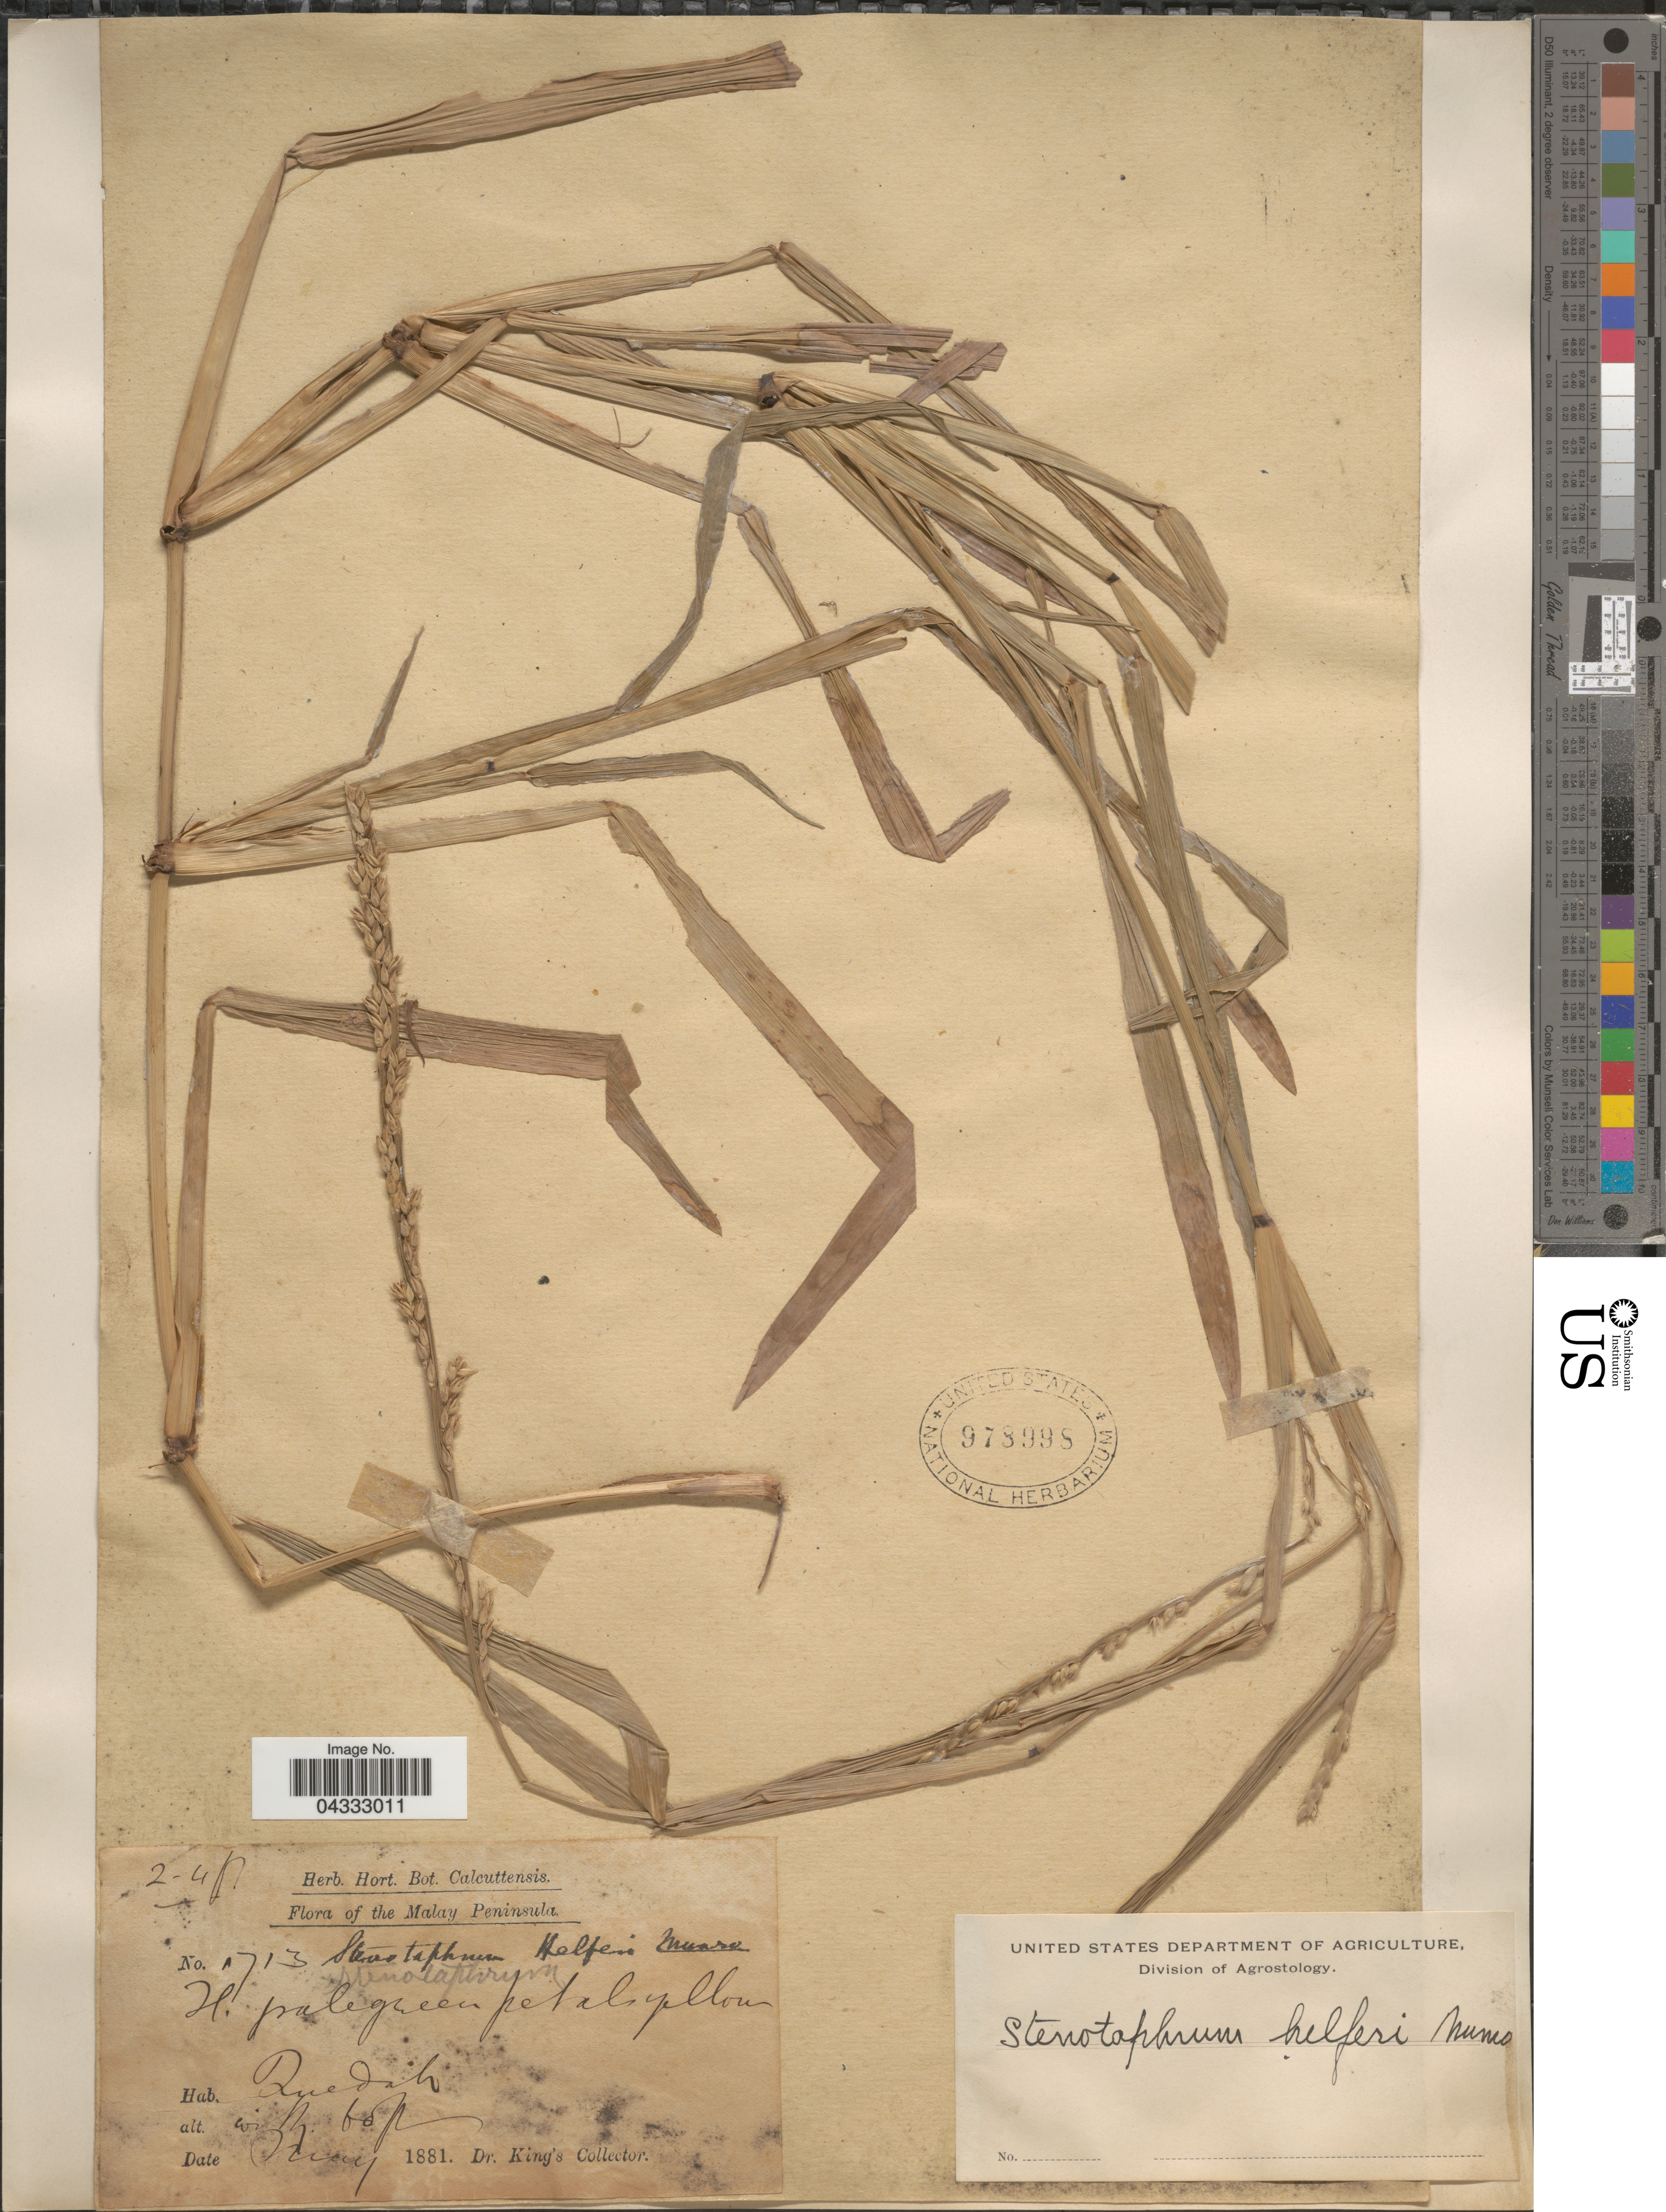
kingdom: Plantae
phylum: Tracheophyta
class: Liliopsida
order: Poales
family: Poaceae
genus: Stenotaphrum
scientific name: Stenotaphrum helferi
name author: Munro ex Hook. f.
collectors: G. King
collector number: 1713*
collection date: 1881-05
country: Malaysia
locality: The Malay Peninsula. Quedah.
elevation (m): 18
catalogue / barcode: US 978998